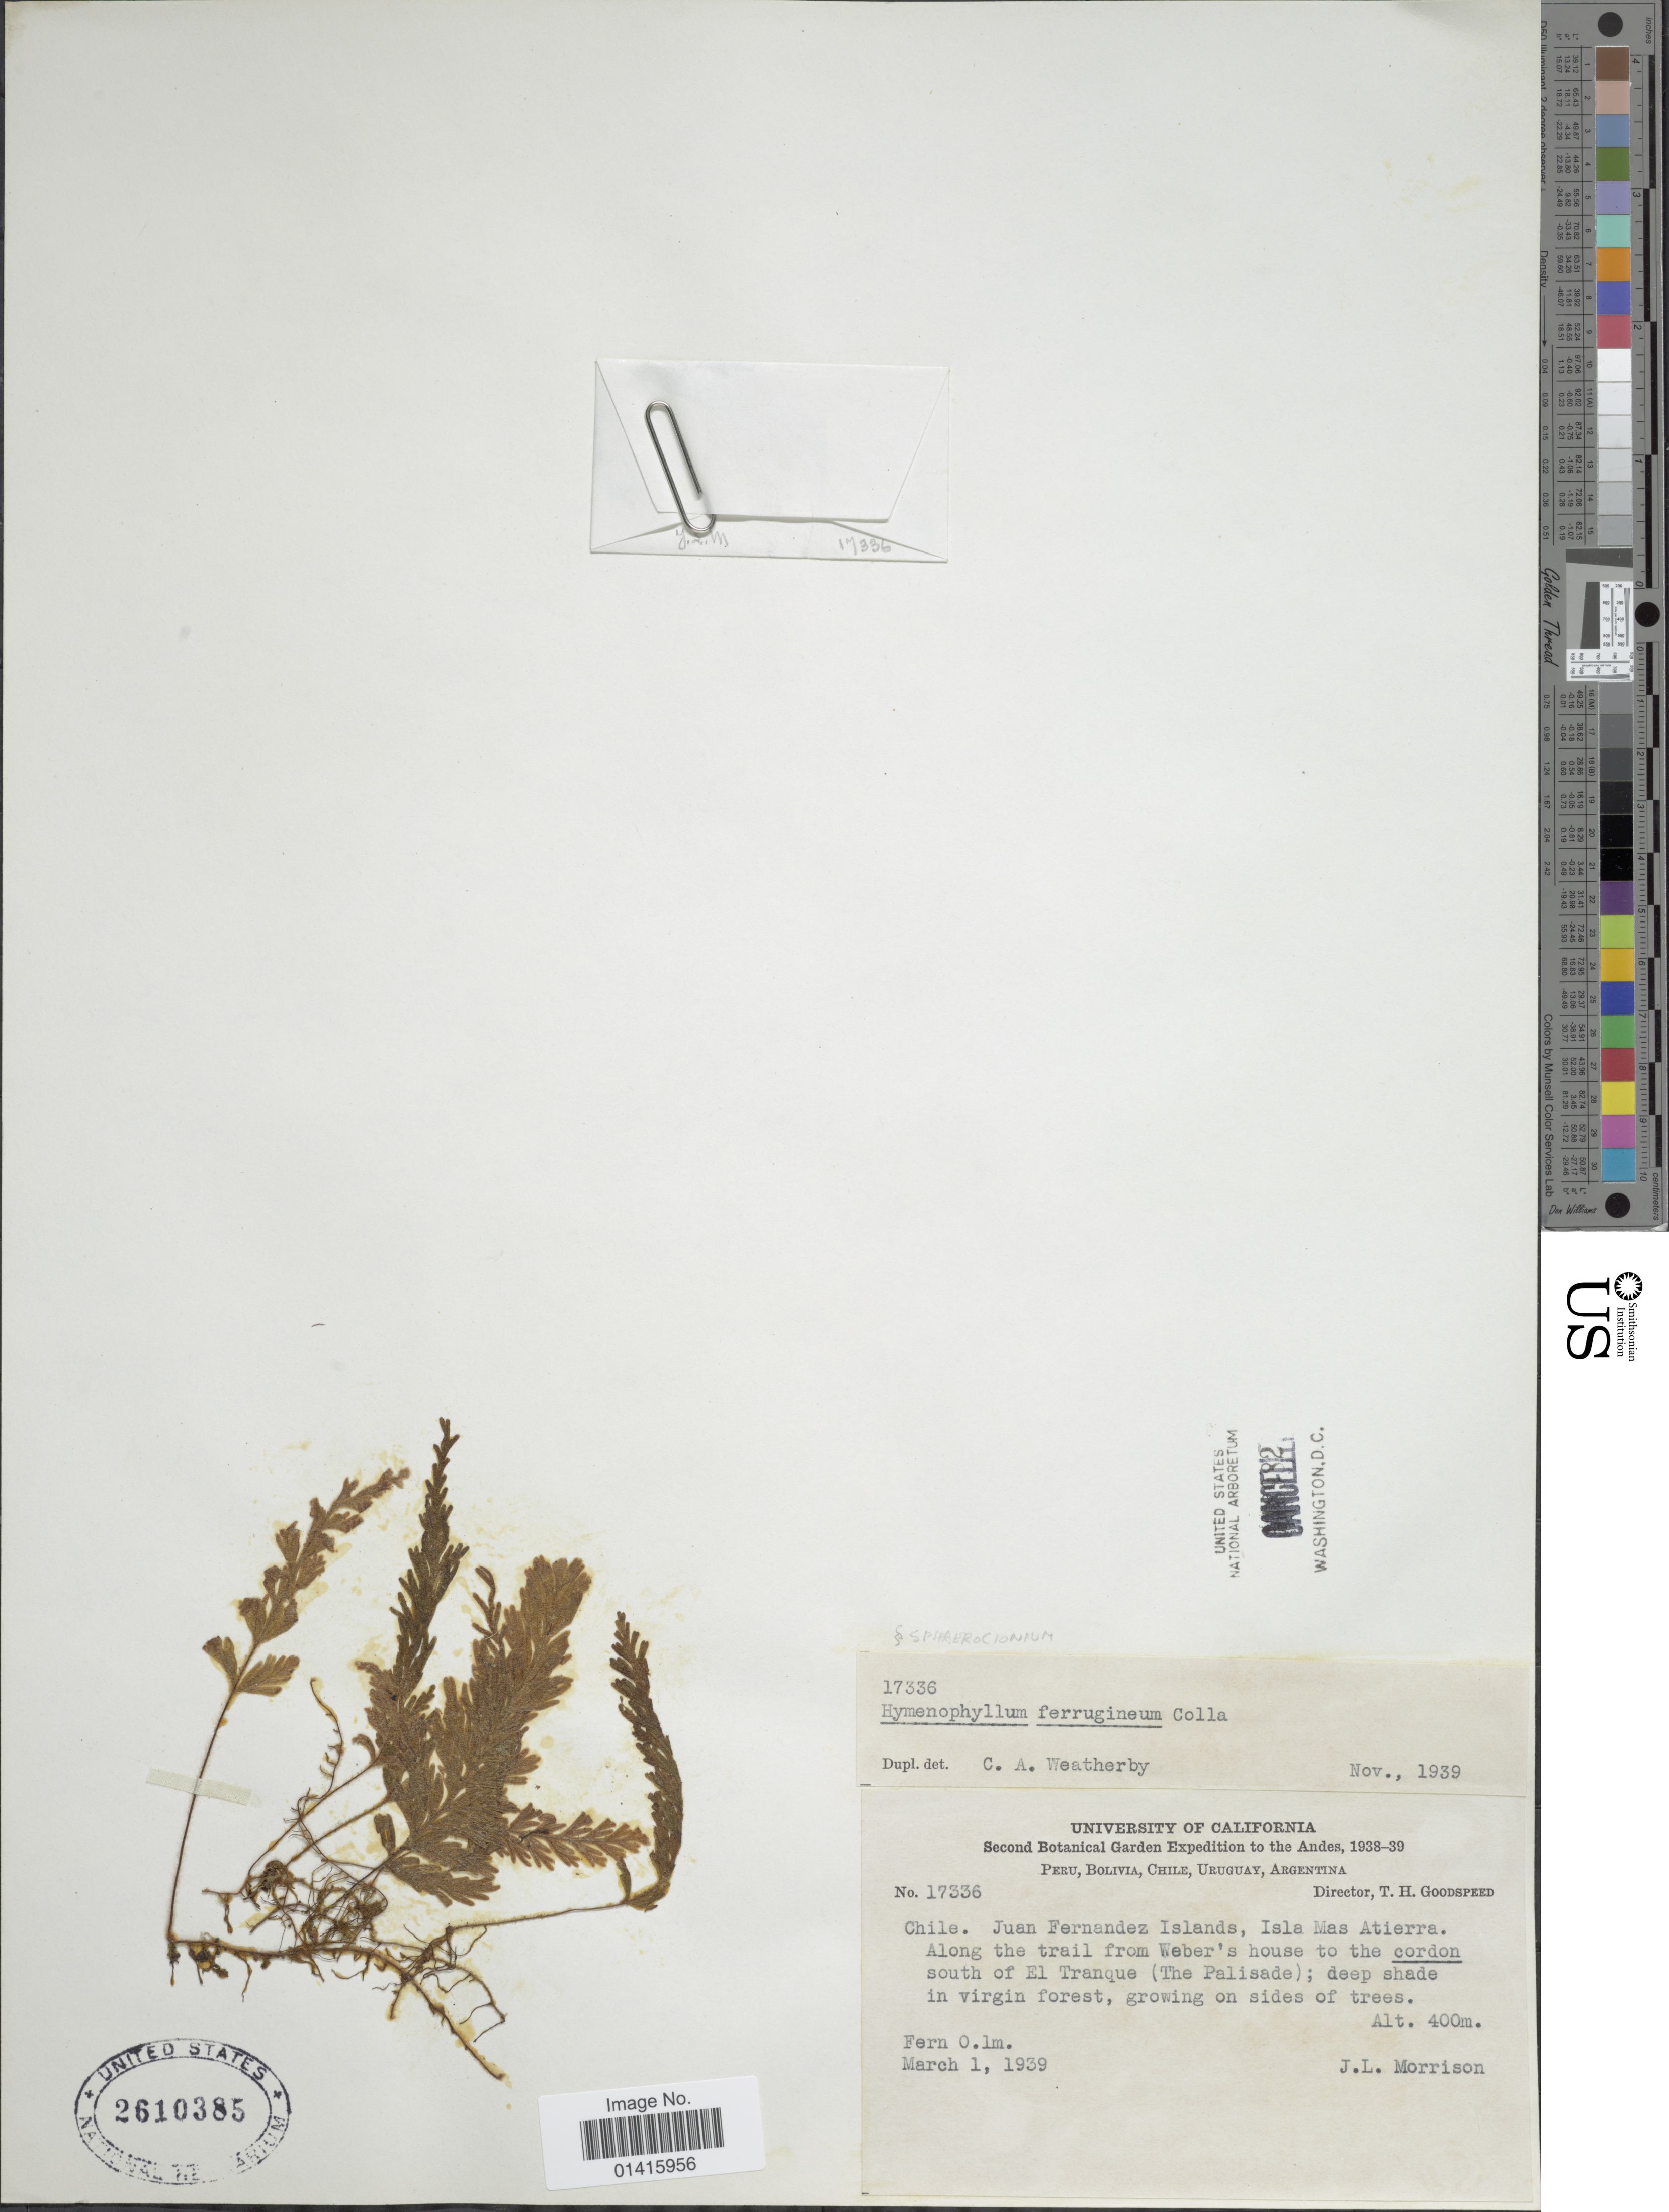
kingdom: Plantae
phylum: Tracheophyta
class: Polypodiopsida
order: Hymenophyllales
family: Hymenophyllaceae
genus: Hymenophyllum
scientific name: Hymenophyllum ferrugineum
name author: Colla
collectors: J. L. Morrison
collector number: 17336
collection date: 1939-03-01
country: Chile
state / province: Valparaíso (V)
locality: Juan Fernandez Islands, Isla Mas Atierra, along the trail from Weber's house to the cordon south of El Tranque9The Palisade)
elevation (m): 400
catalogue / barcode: US 2610385